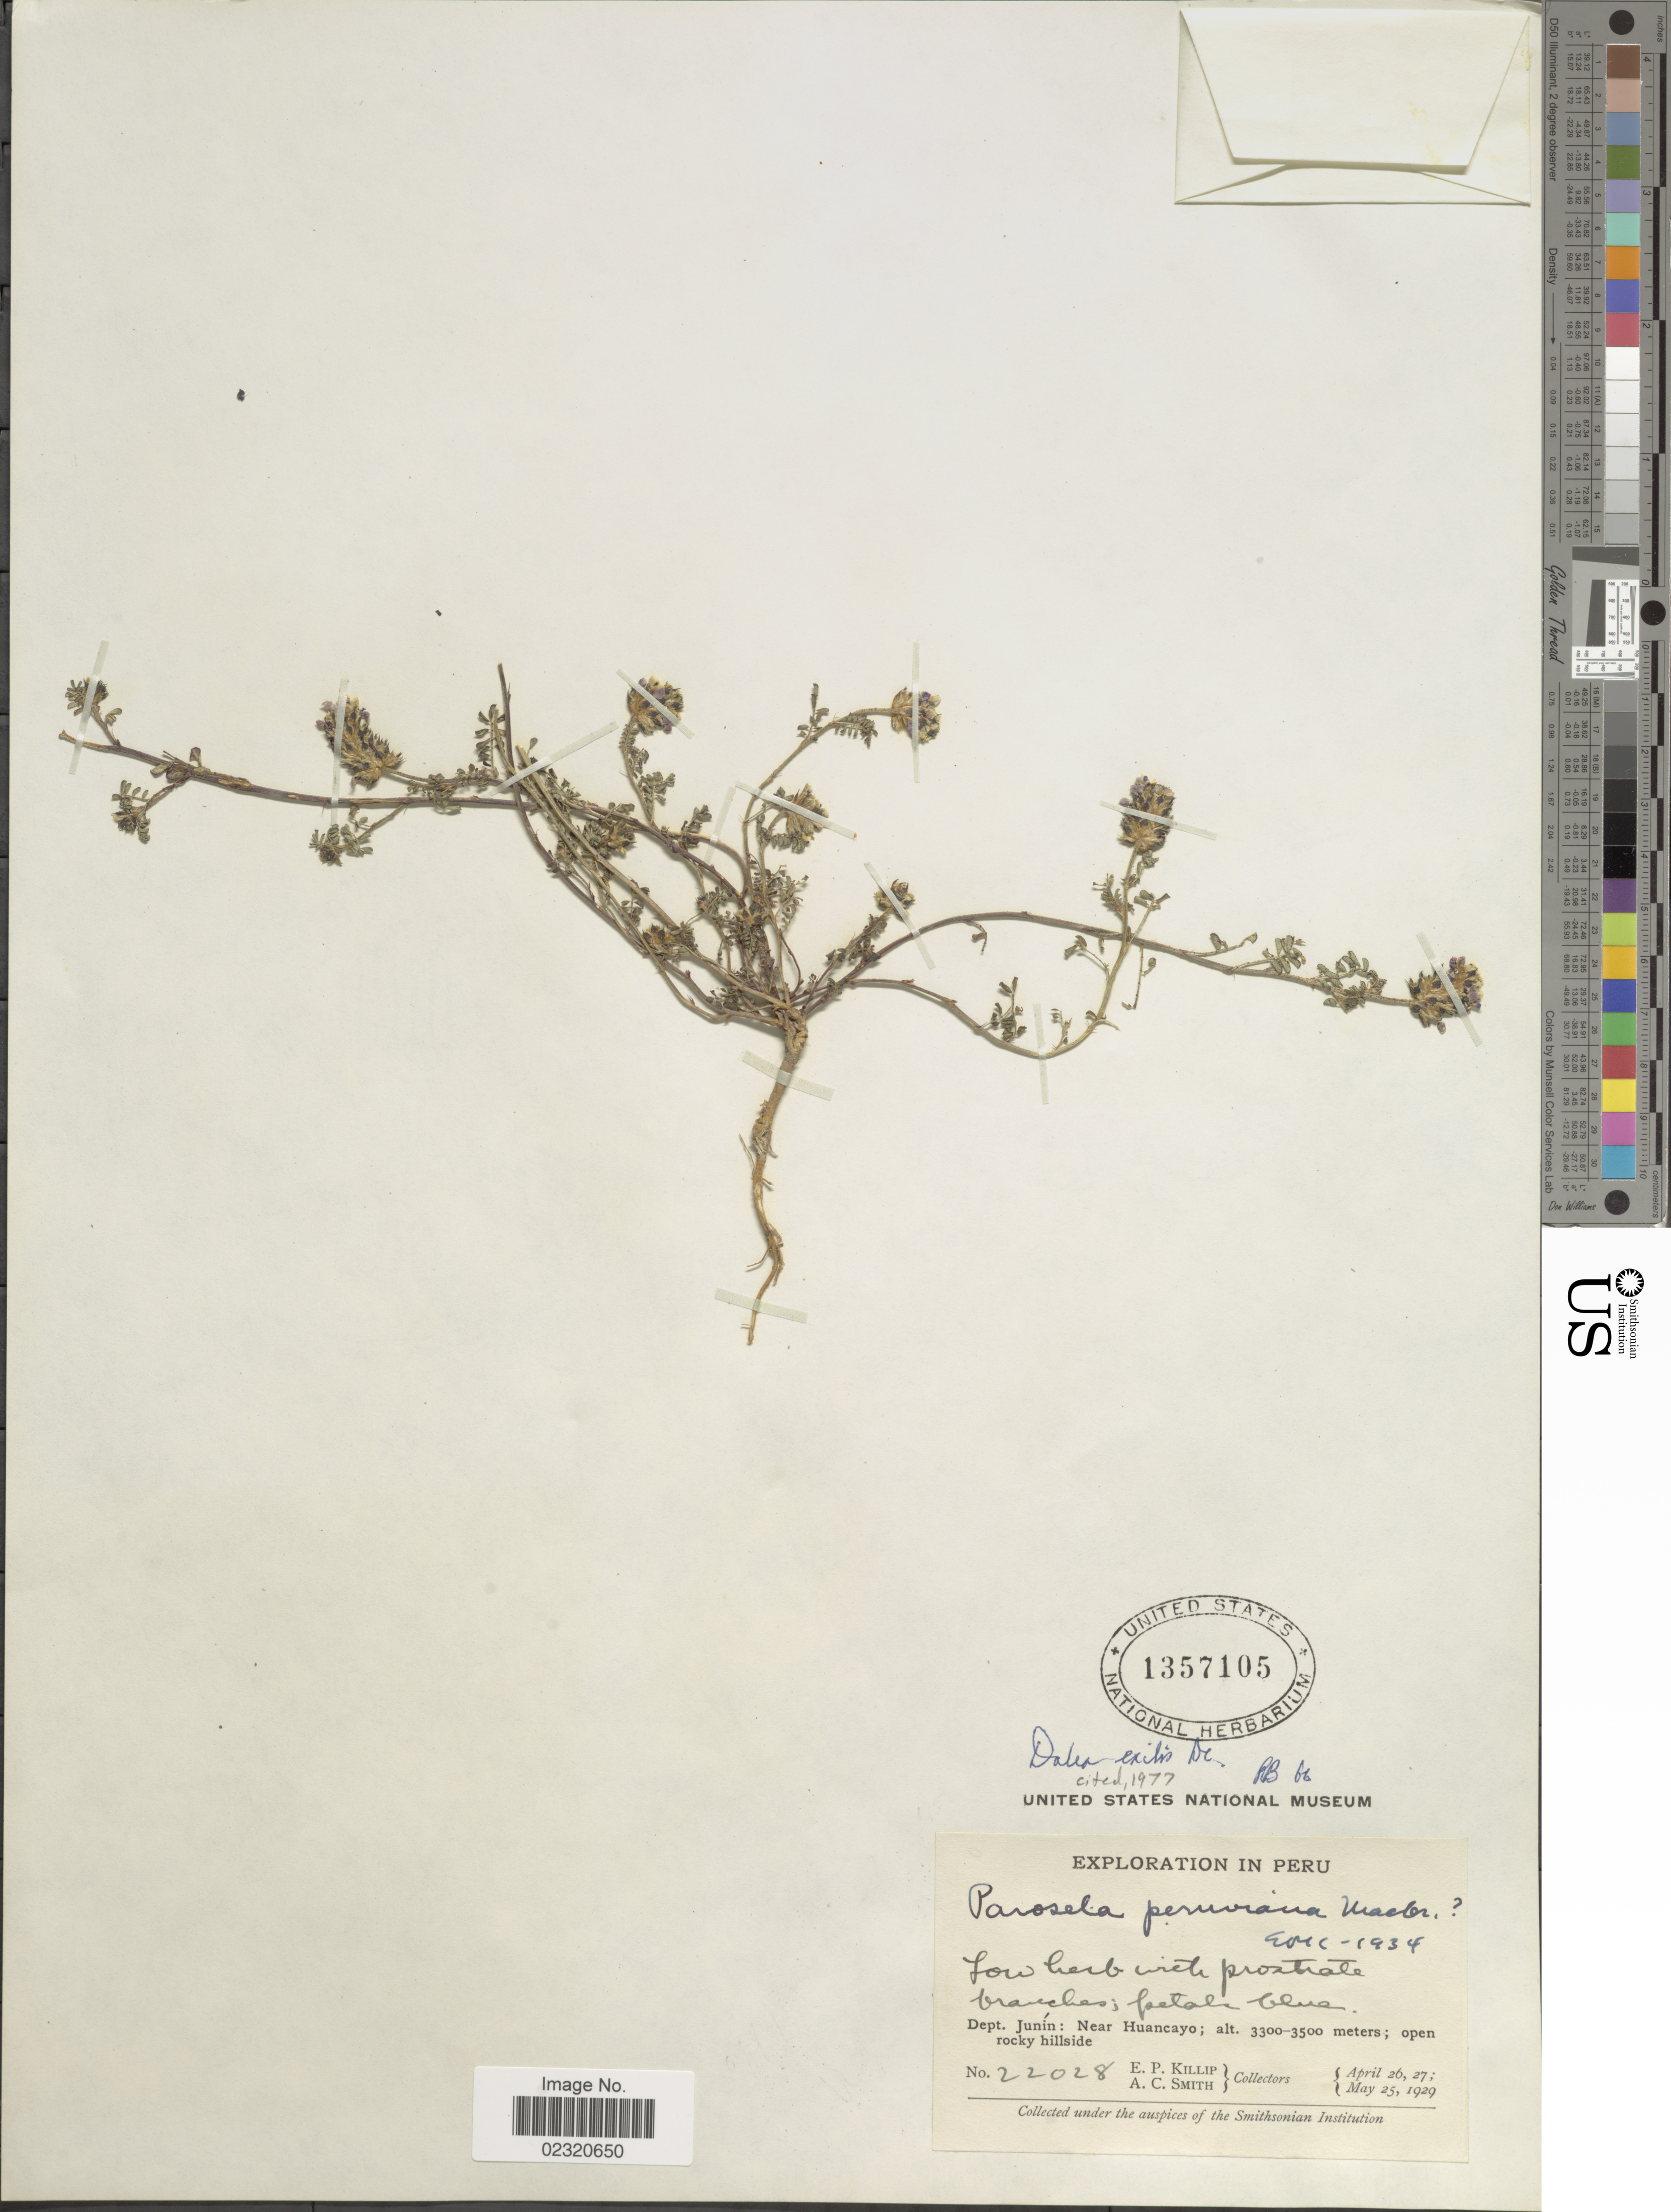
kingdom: Plantae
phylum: Tracheophyta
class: Magnoliopsida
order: Fabales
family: Fabaceae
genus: Dalea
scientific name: Dalea exilis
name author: DC.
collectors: E. P. Killip & A. C. Smith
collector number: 22028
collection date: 1927-04-26/1929-05-25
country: Peru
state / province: Junín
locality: Near Huancayo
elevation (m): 3300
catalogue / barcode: US 1357105